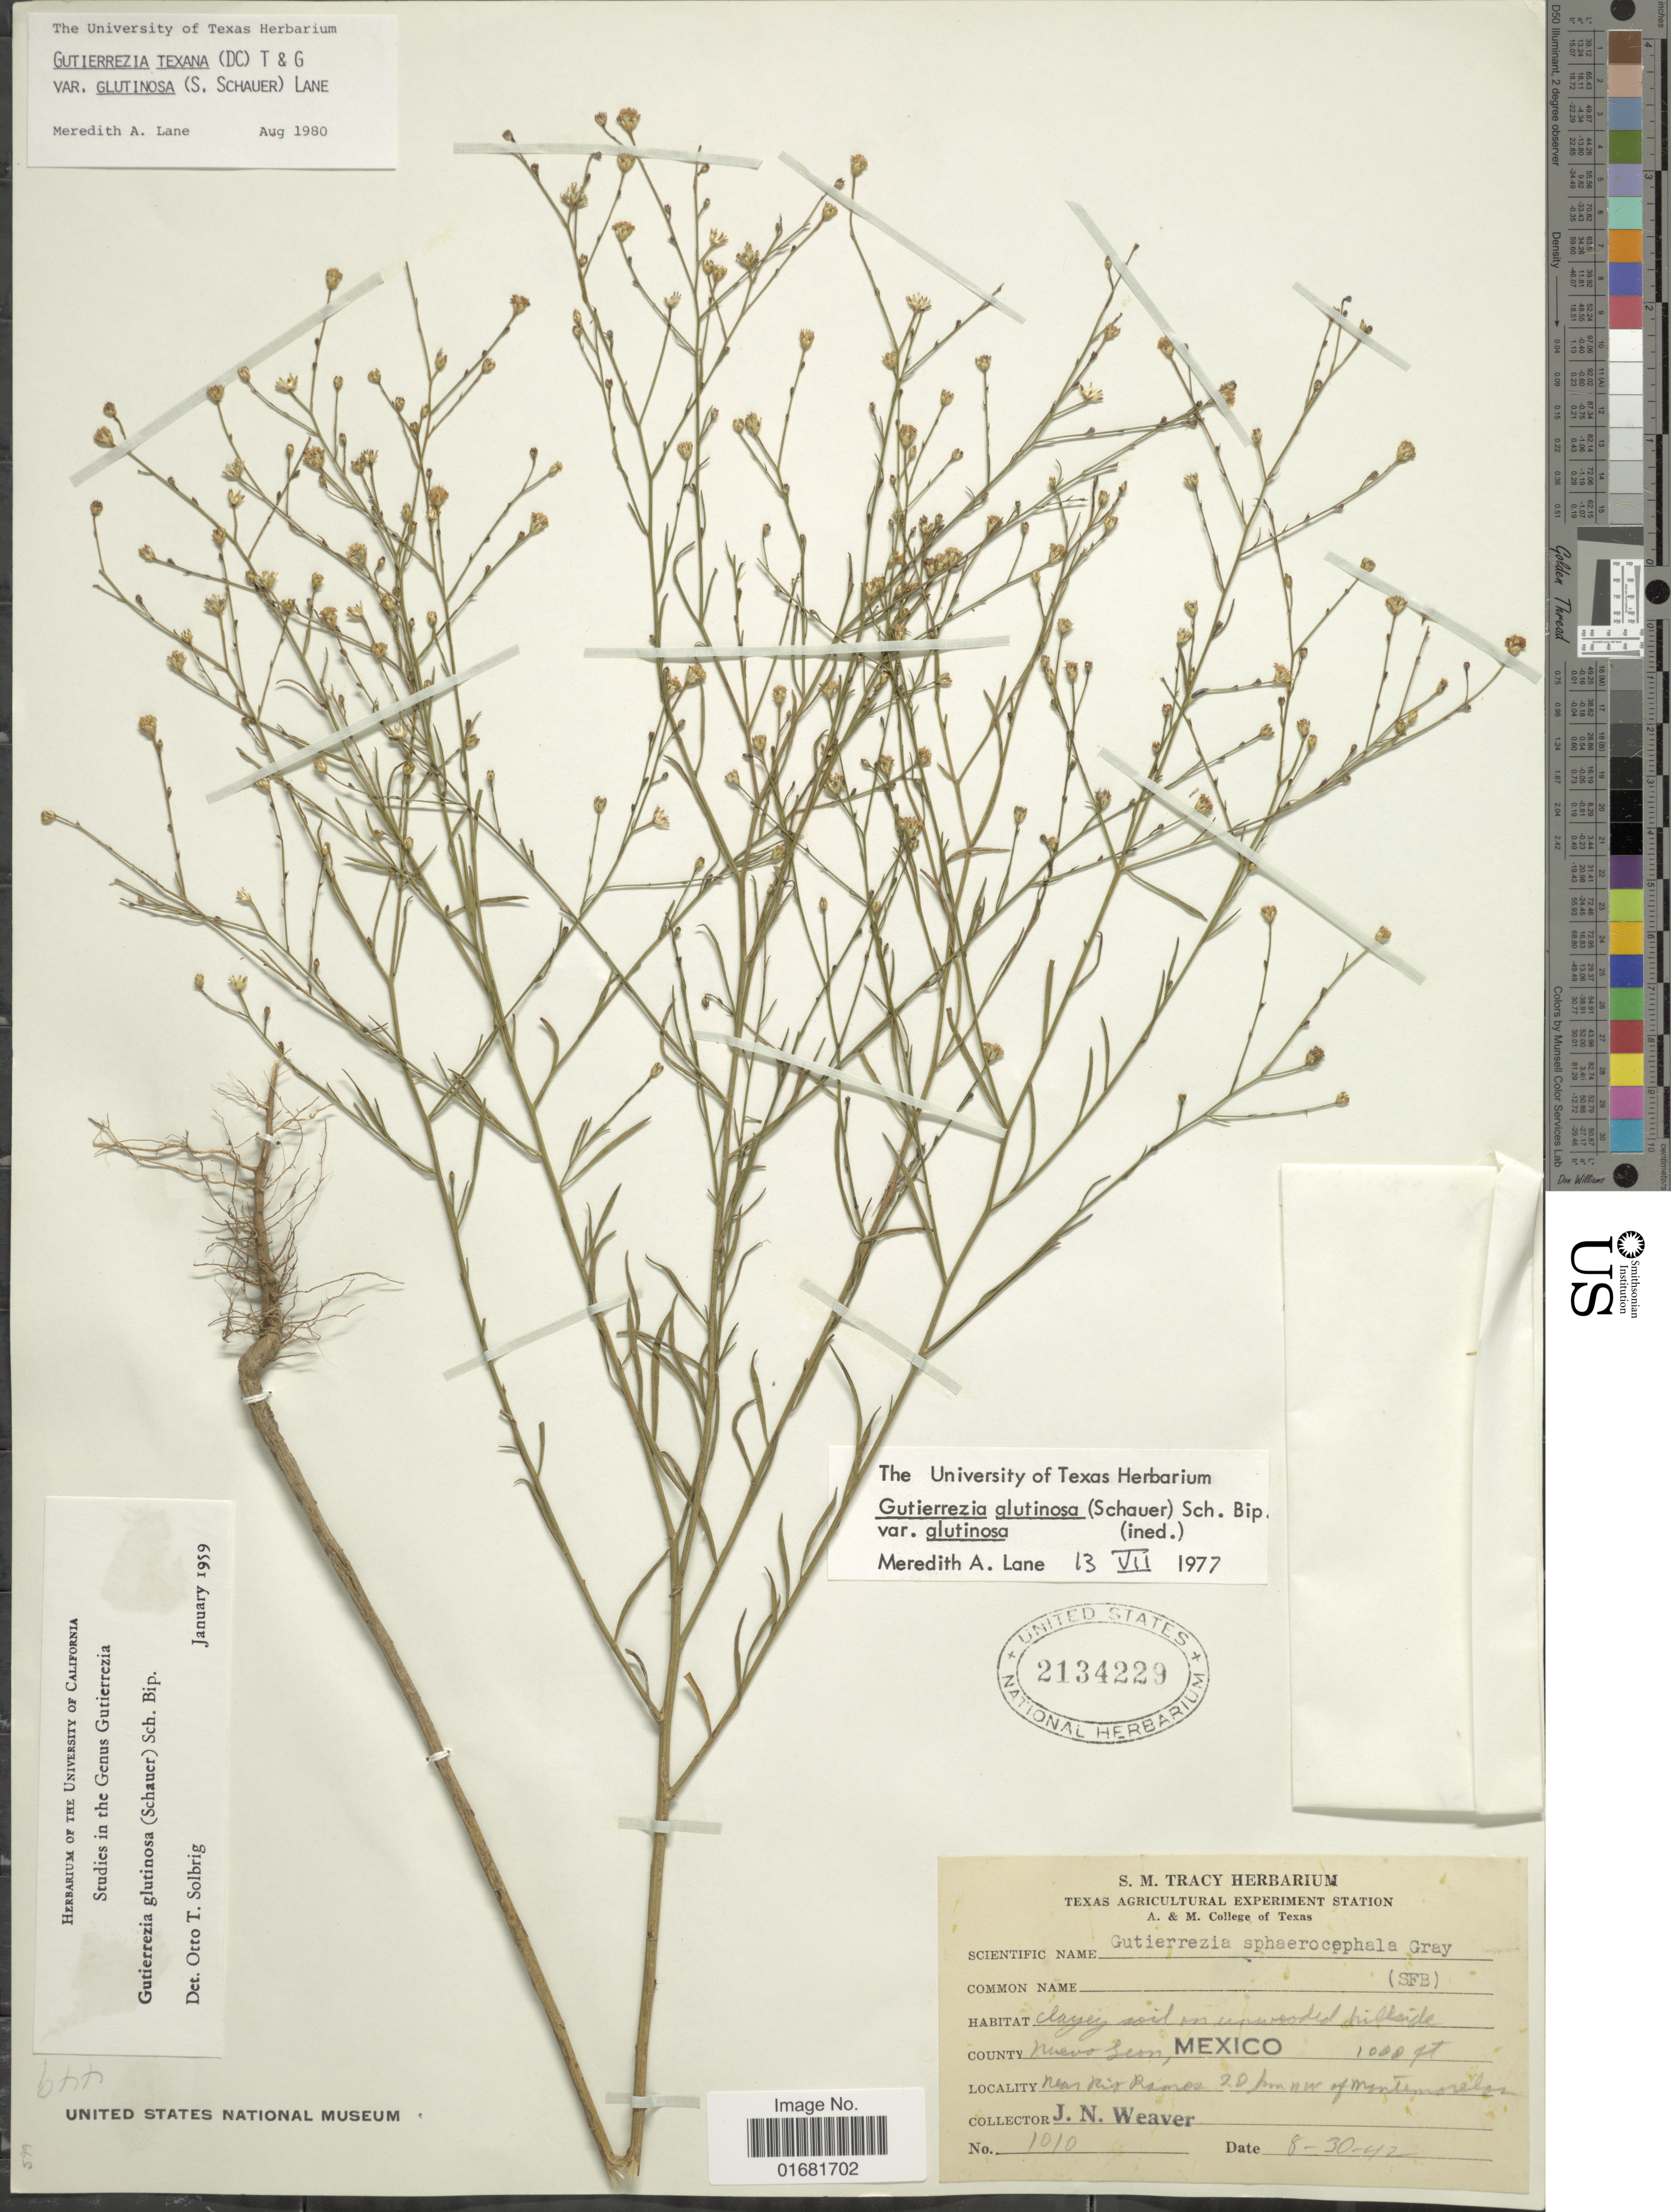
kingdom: Plantae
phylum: Tracheophyta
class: Magnoliopsida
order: Asterales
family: Asteraceae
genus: Gutierrezia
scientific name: Gutierrezia texana var. glutinosa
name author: (S. Schauer) M.A. Lane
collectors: J. N. Weaver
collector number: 1010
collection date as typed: Transcribed d/m/y: 30/8/42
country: Mexico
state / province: Nuevo León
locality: Near Rio Ramos, 20 km NW of Montemoreles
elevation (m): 305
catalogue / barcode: US 2134229